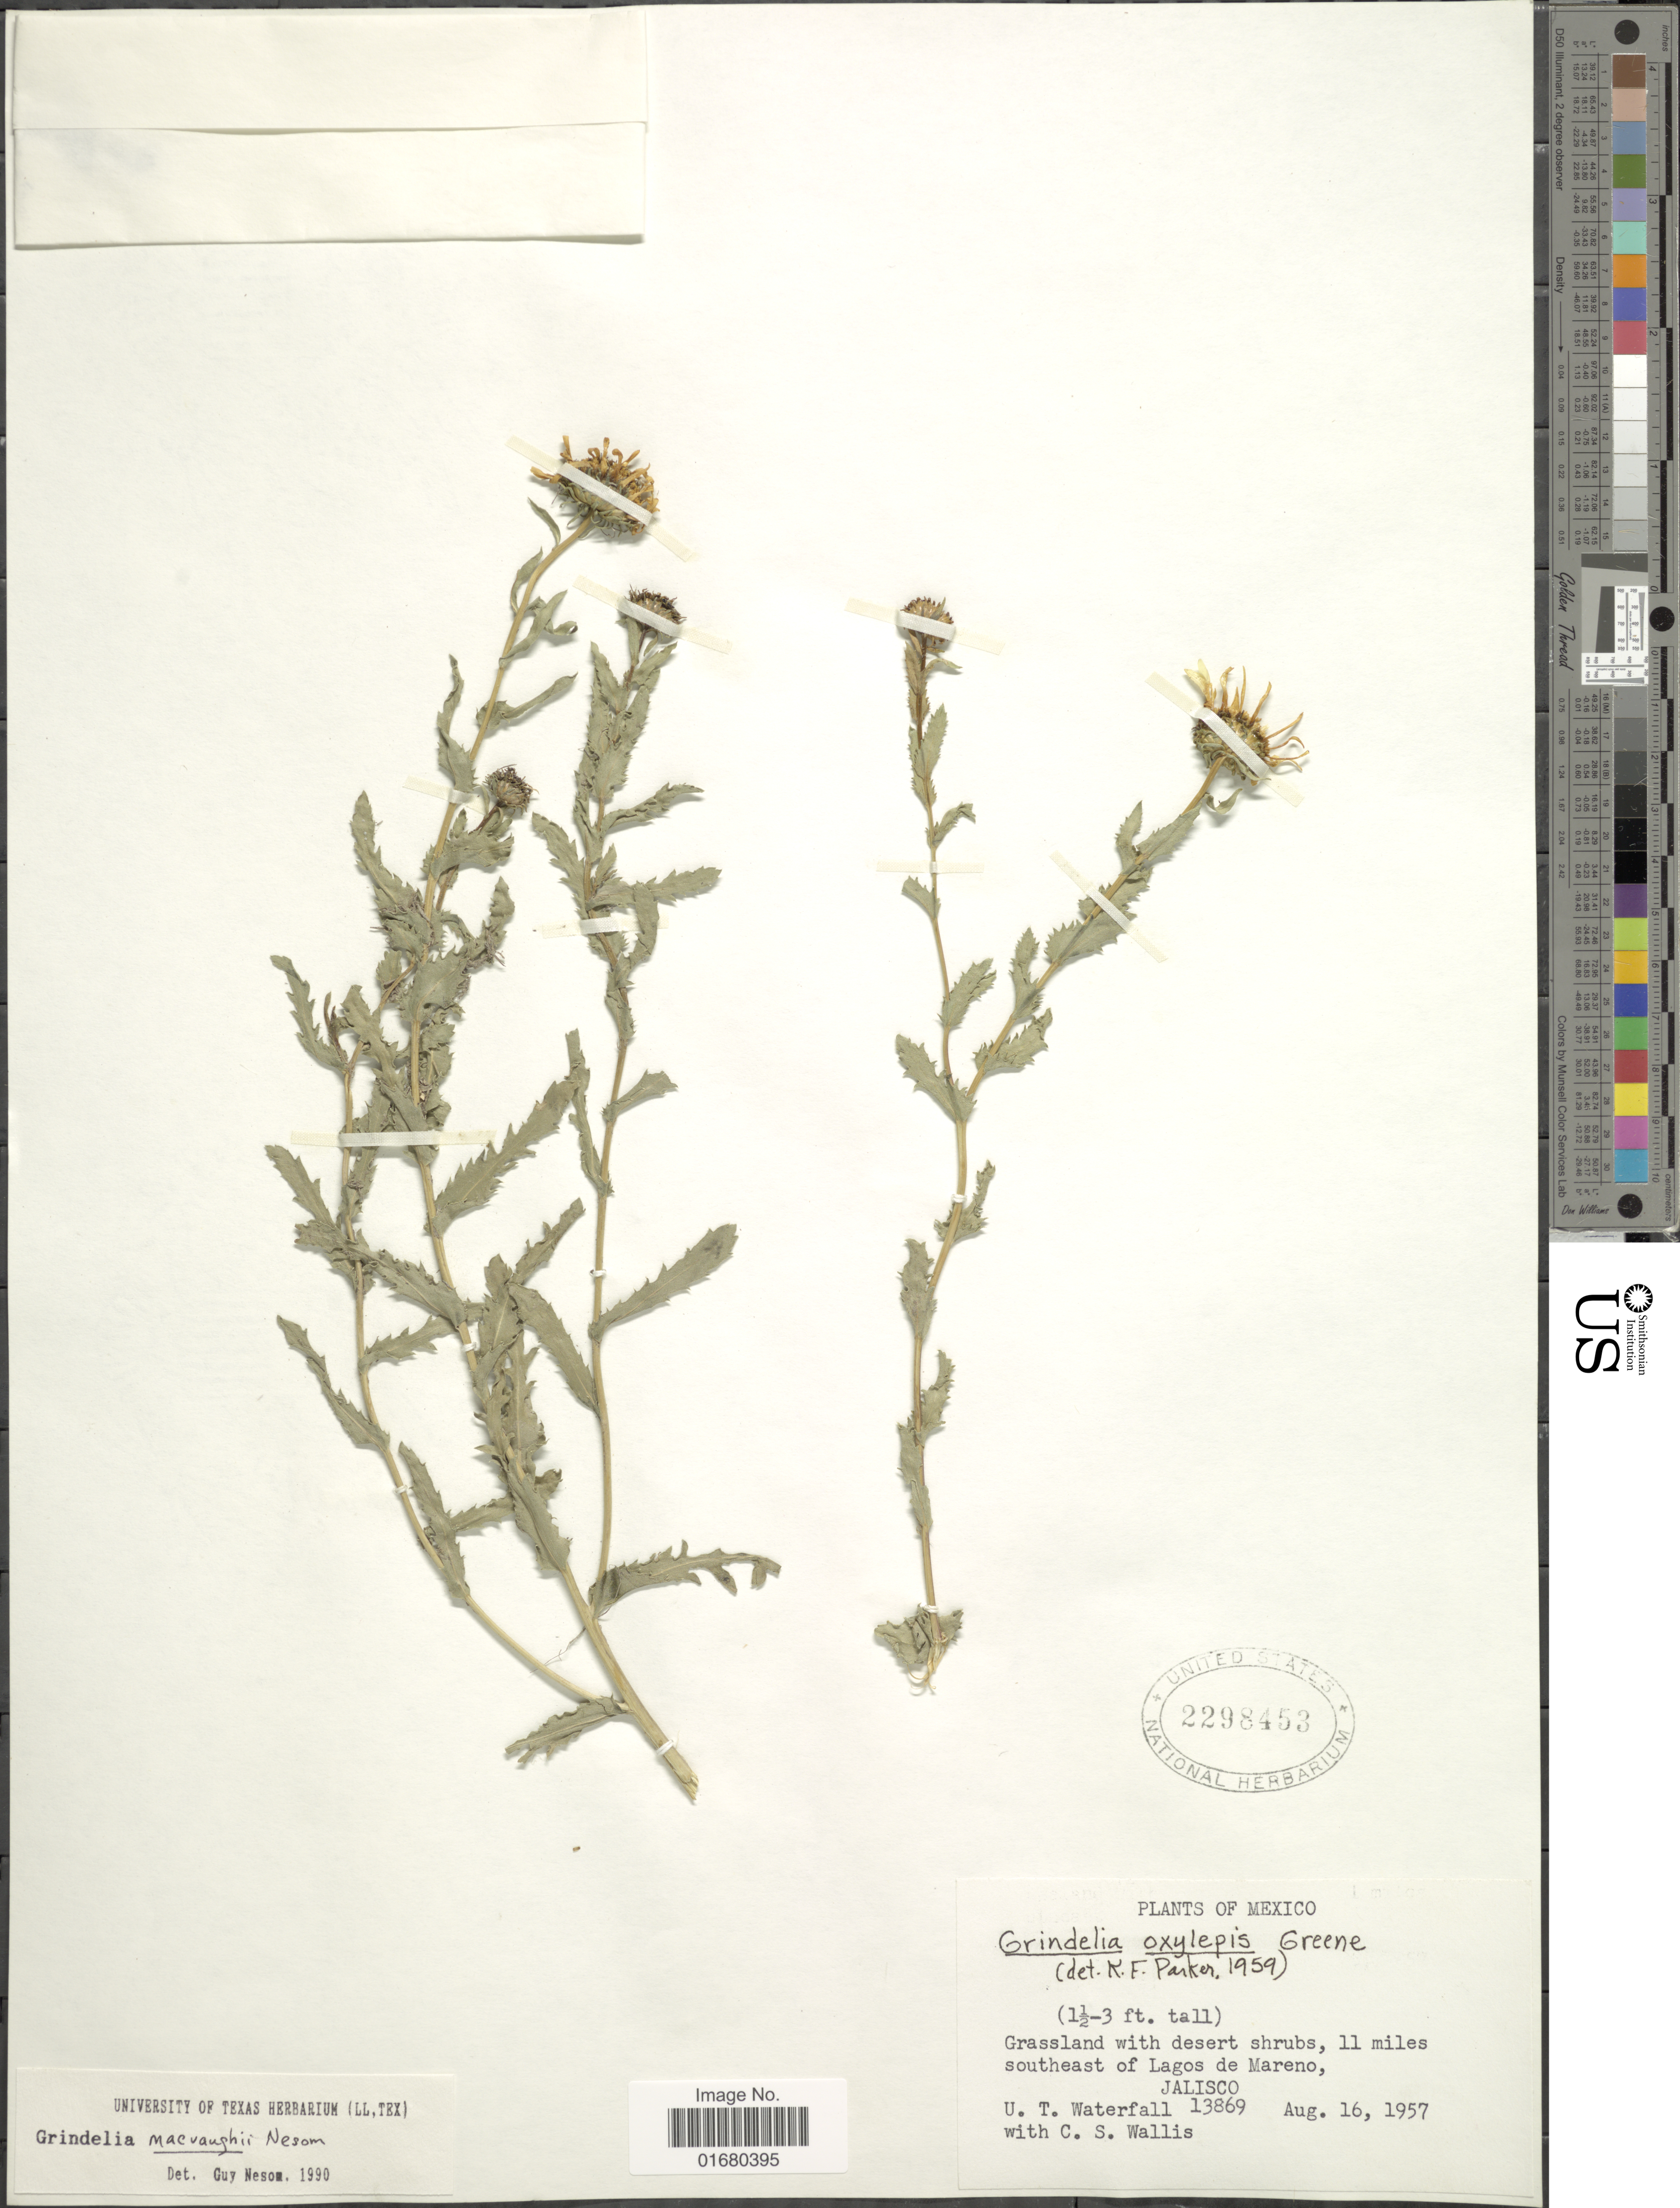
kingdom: Plantae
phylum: Tracheophyta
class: Magnoliopsida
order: Asterales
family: Asteraceae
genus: Grindelia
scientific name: Grindelia macvaughii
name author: G.L. Nesom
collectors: U. T. Waterfall & C. S. Wallis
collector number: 13869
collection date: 1957-08-18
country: Mexico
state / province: Jalisco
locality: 11 miles southeast of Lagos de Mareno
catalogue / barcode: US 2298453